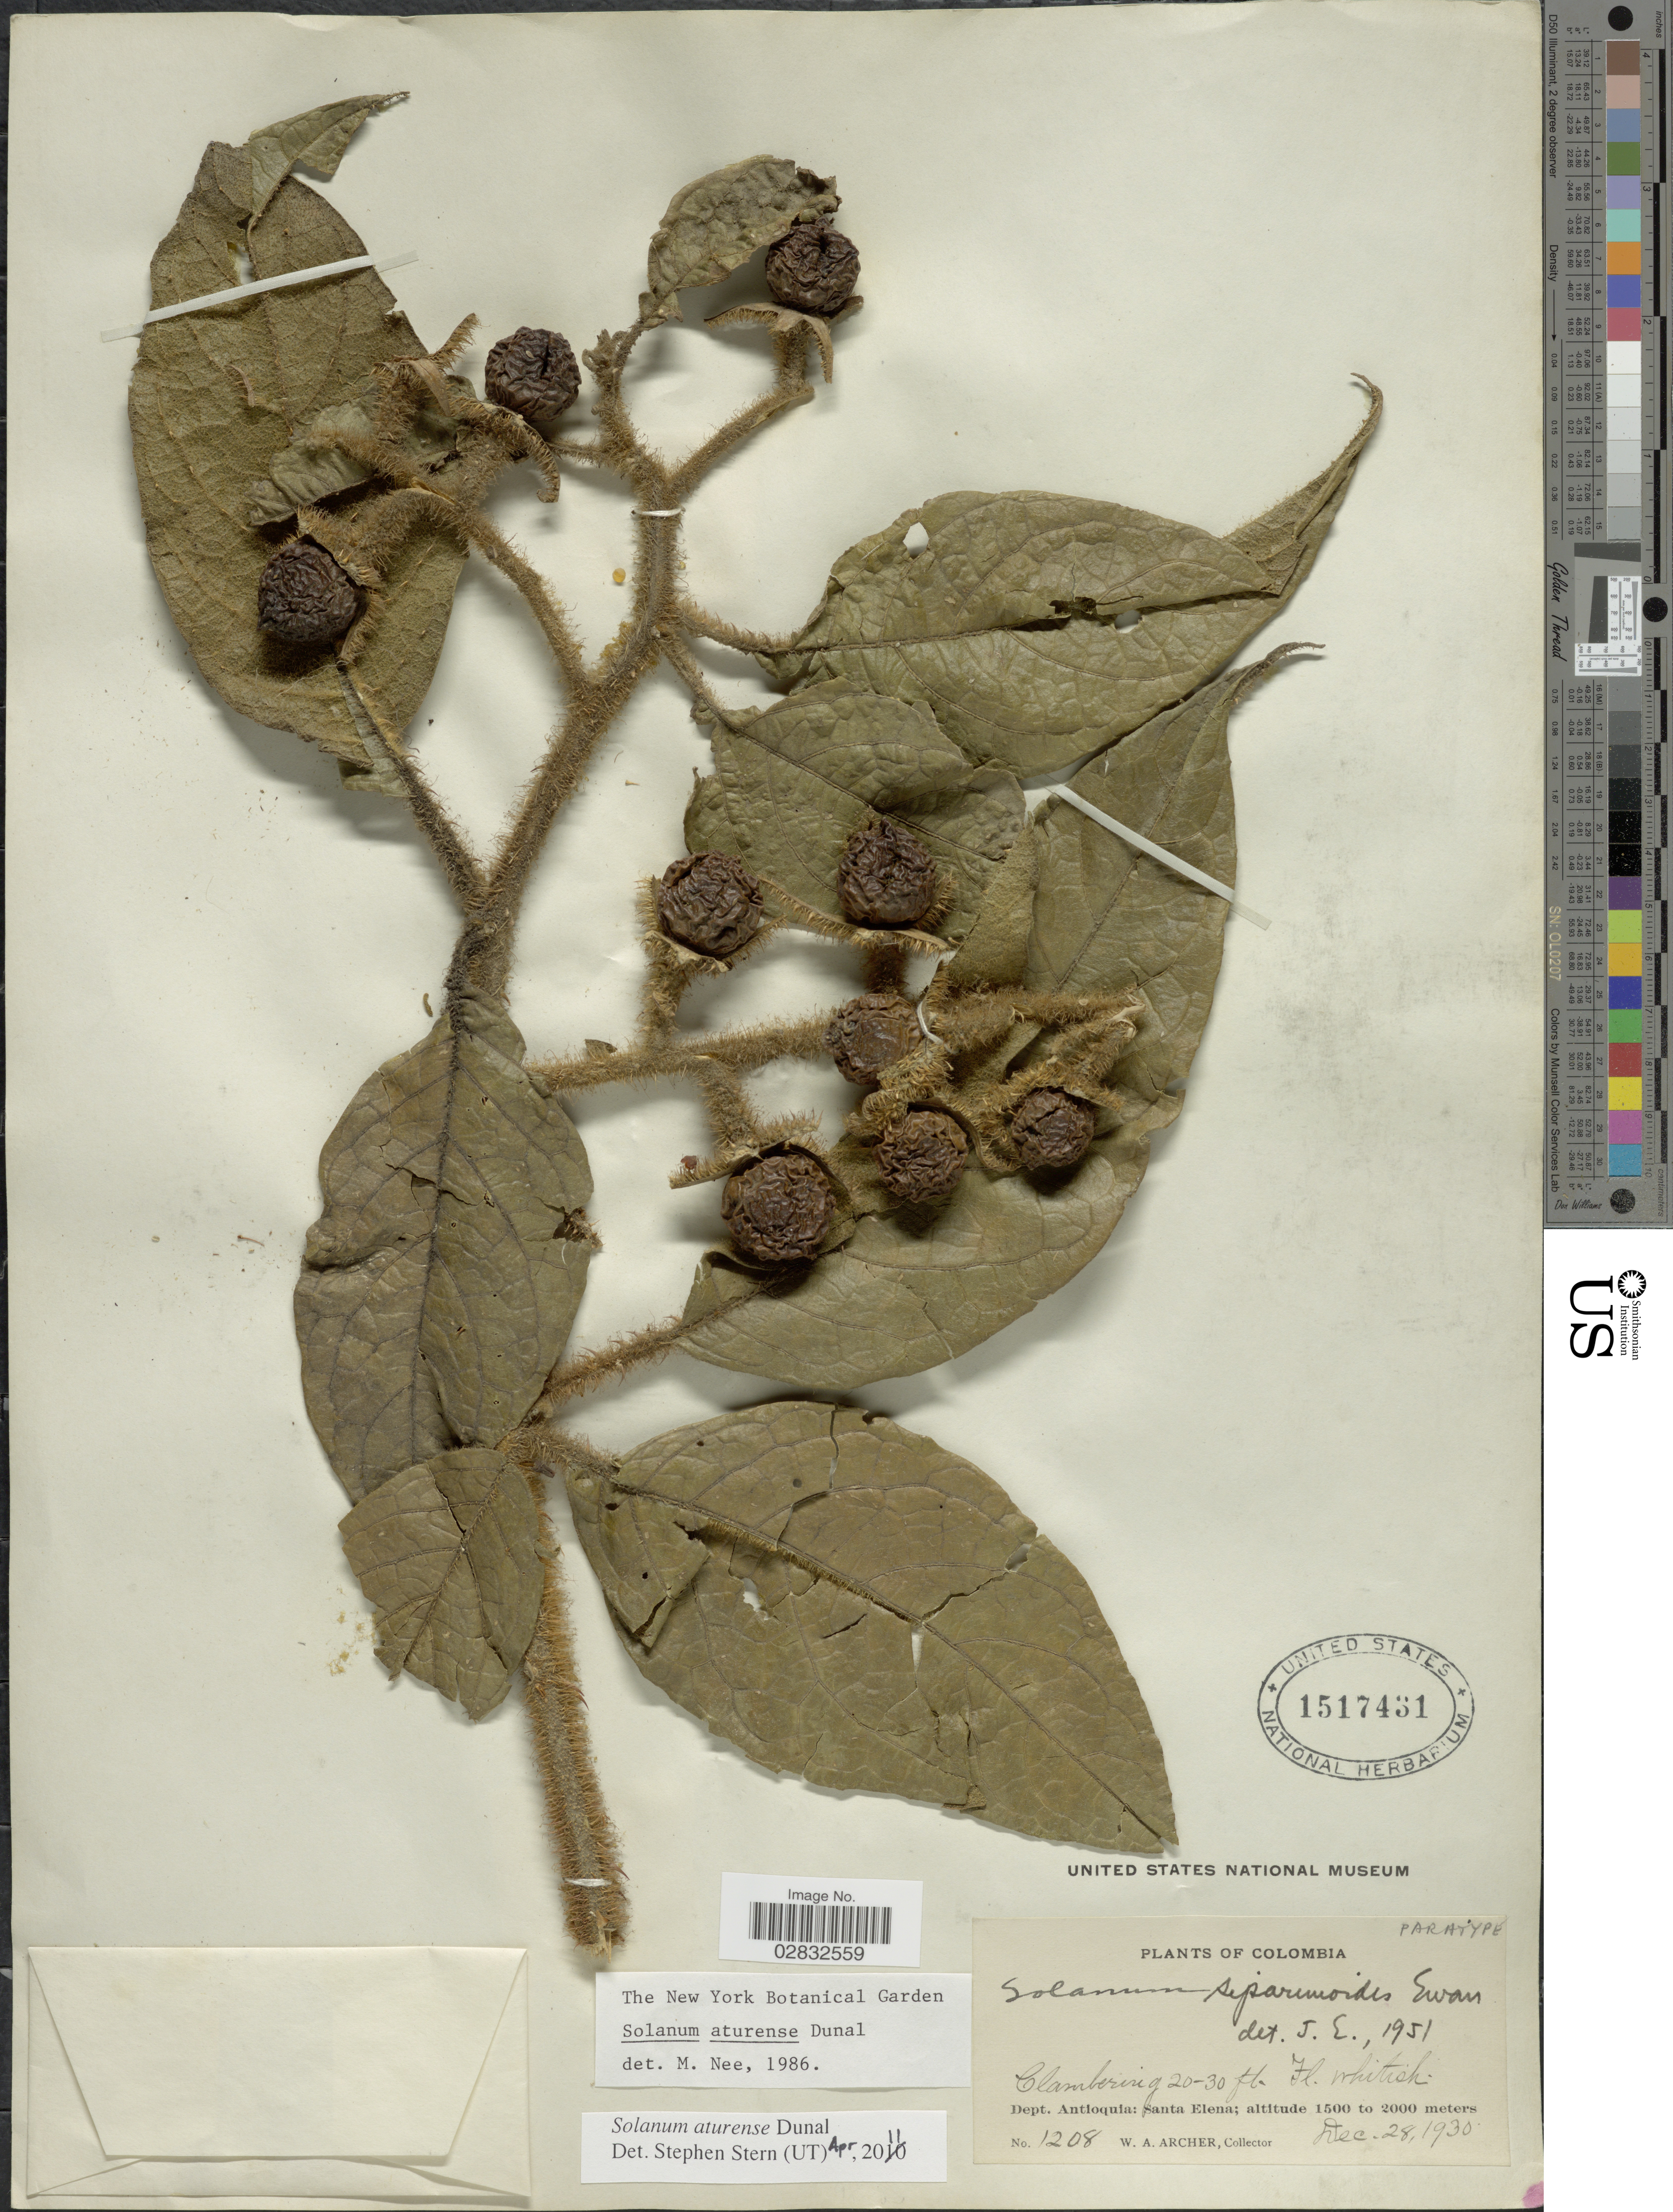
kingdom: Plantae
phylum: Tracheophyta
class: Magnoliopsida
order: Solanales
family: Solanaceae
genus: Solanum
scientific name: Solanum aturense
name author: Humb. & Bonpl. ex Dunal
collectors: W. A. Archer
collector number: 1208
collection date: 1930-12-28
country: Colombia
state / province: Antioquia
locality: Dept. Antioquia, Santa Elena.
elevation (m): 1500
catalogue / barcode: US 1517431